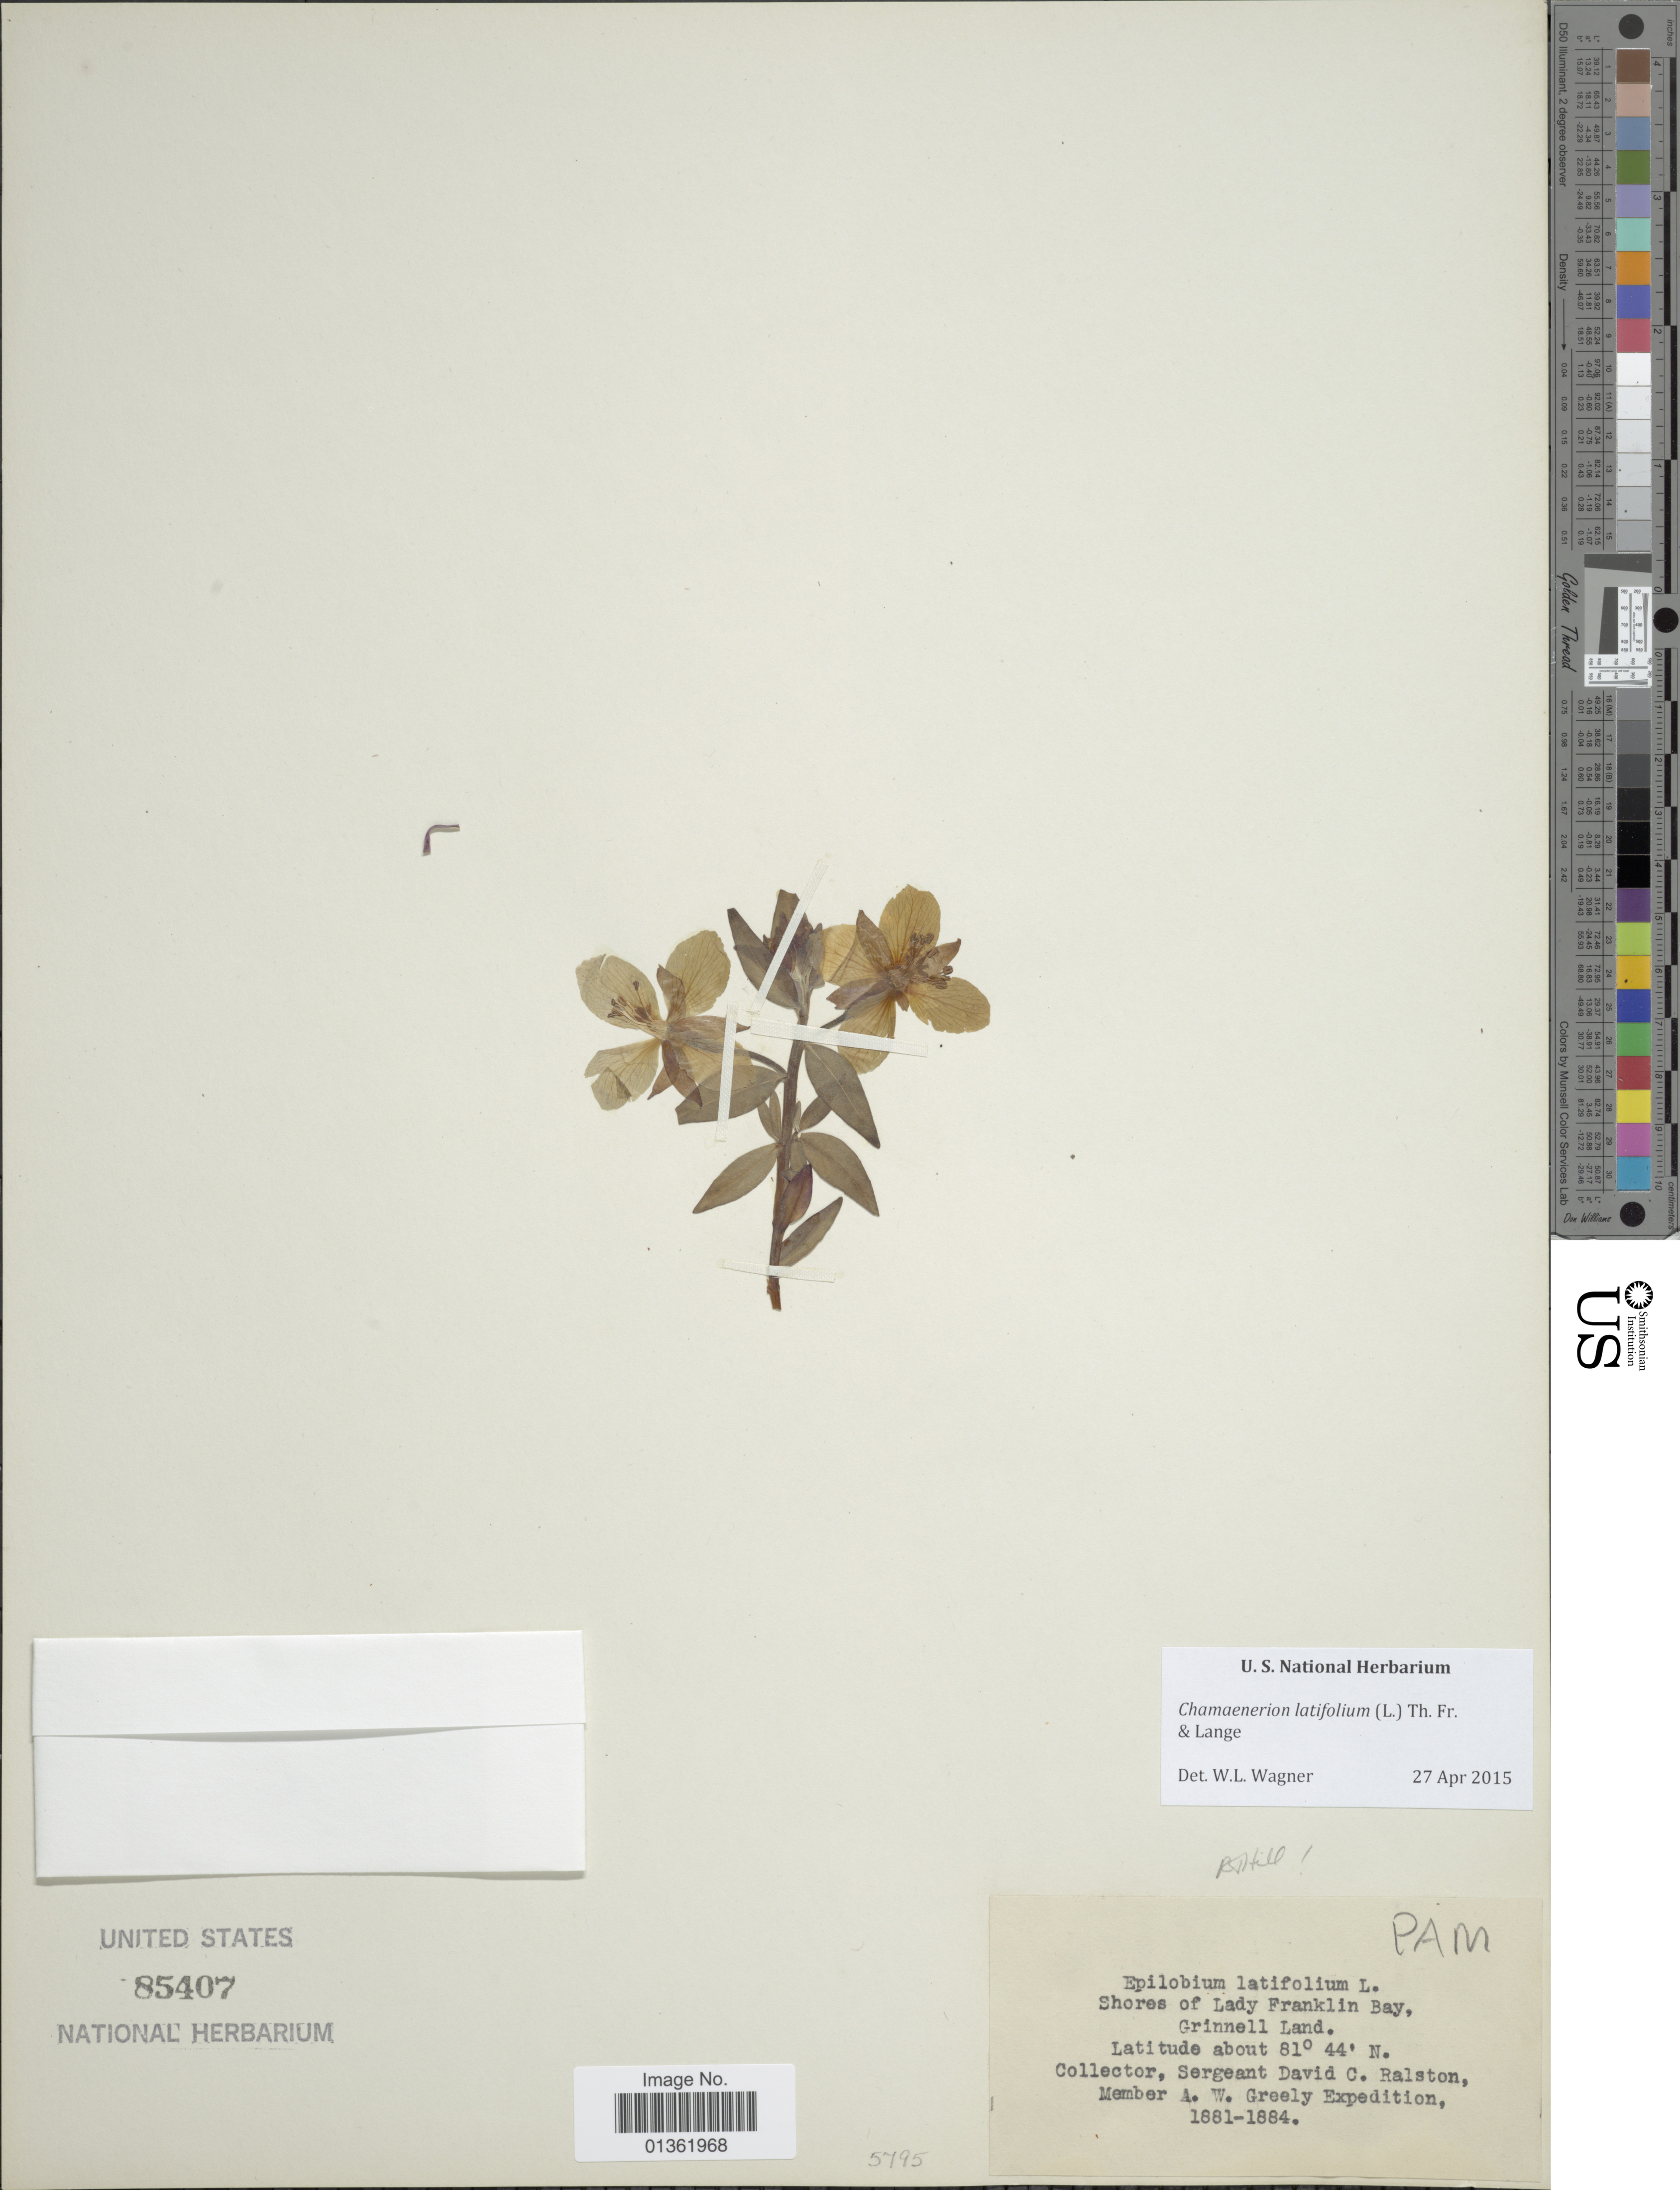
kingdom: Plantae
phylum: Tracheophyta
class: Magnoliopsida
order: Myrtales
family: Onagraceae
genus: Chamaenerion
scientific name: Chamaenerion latifolium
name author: (L.) Th. Fr. & Lange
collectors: D. Ralston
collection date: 1881/1884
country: Canada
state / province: Nunavut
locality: Shores of Lady Franklin Bay, Grinnell Land.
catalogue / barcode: US 85407